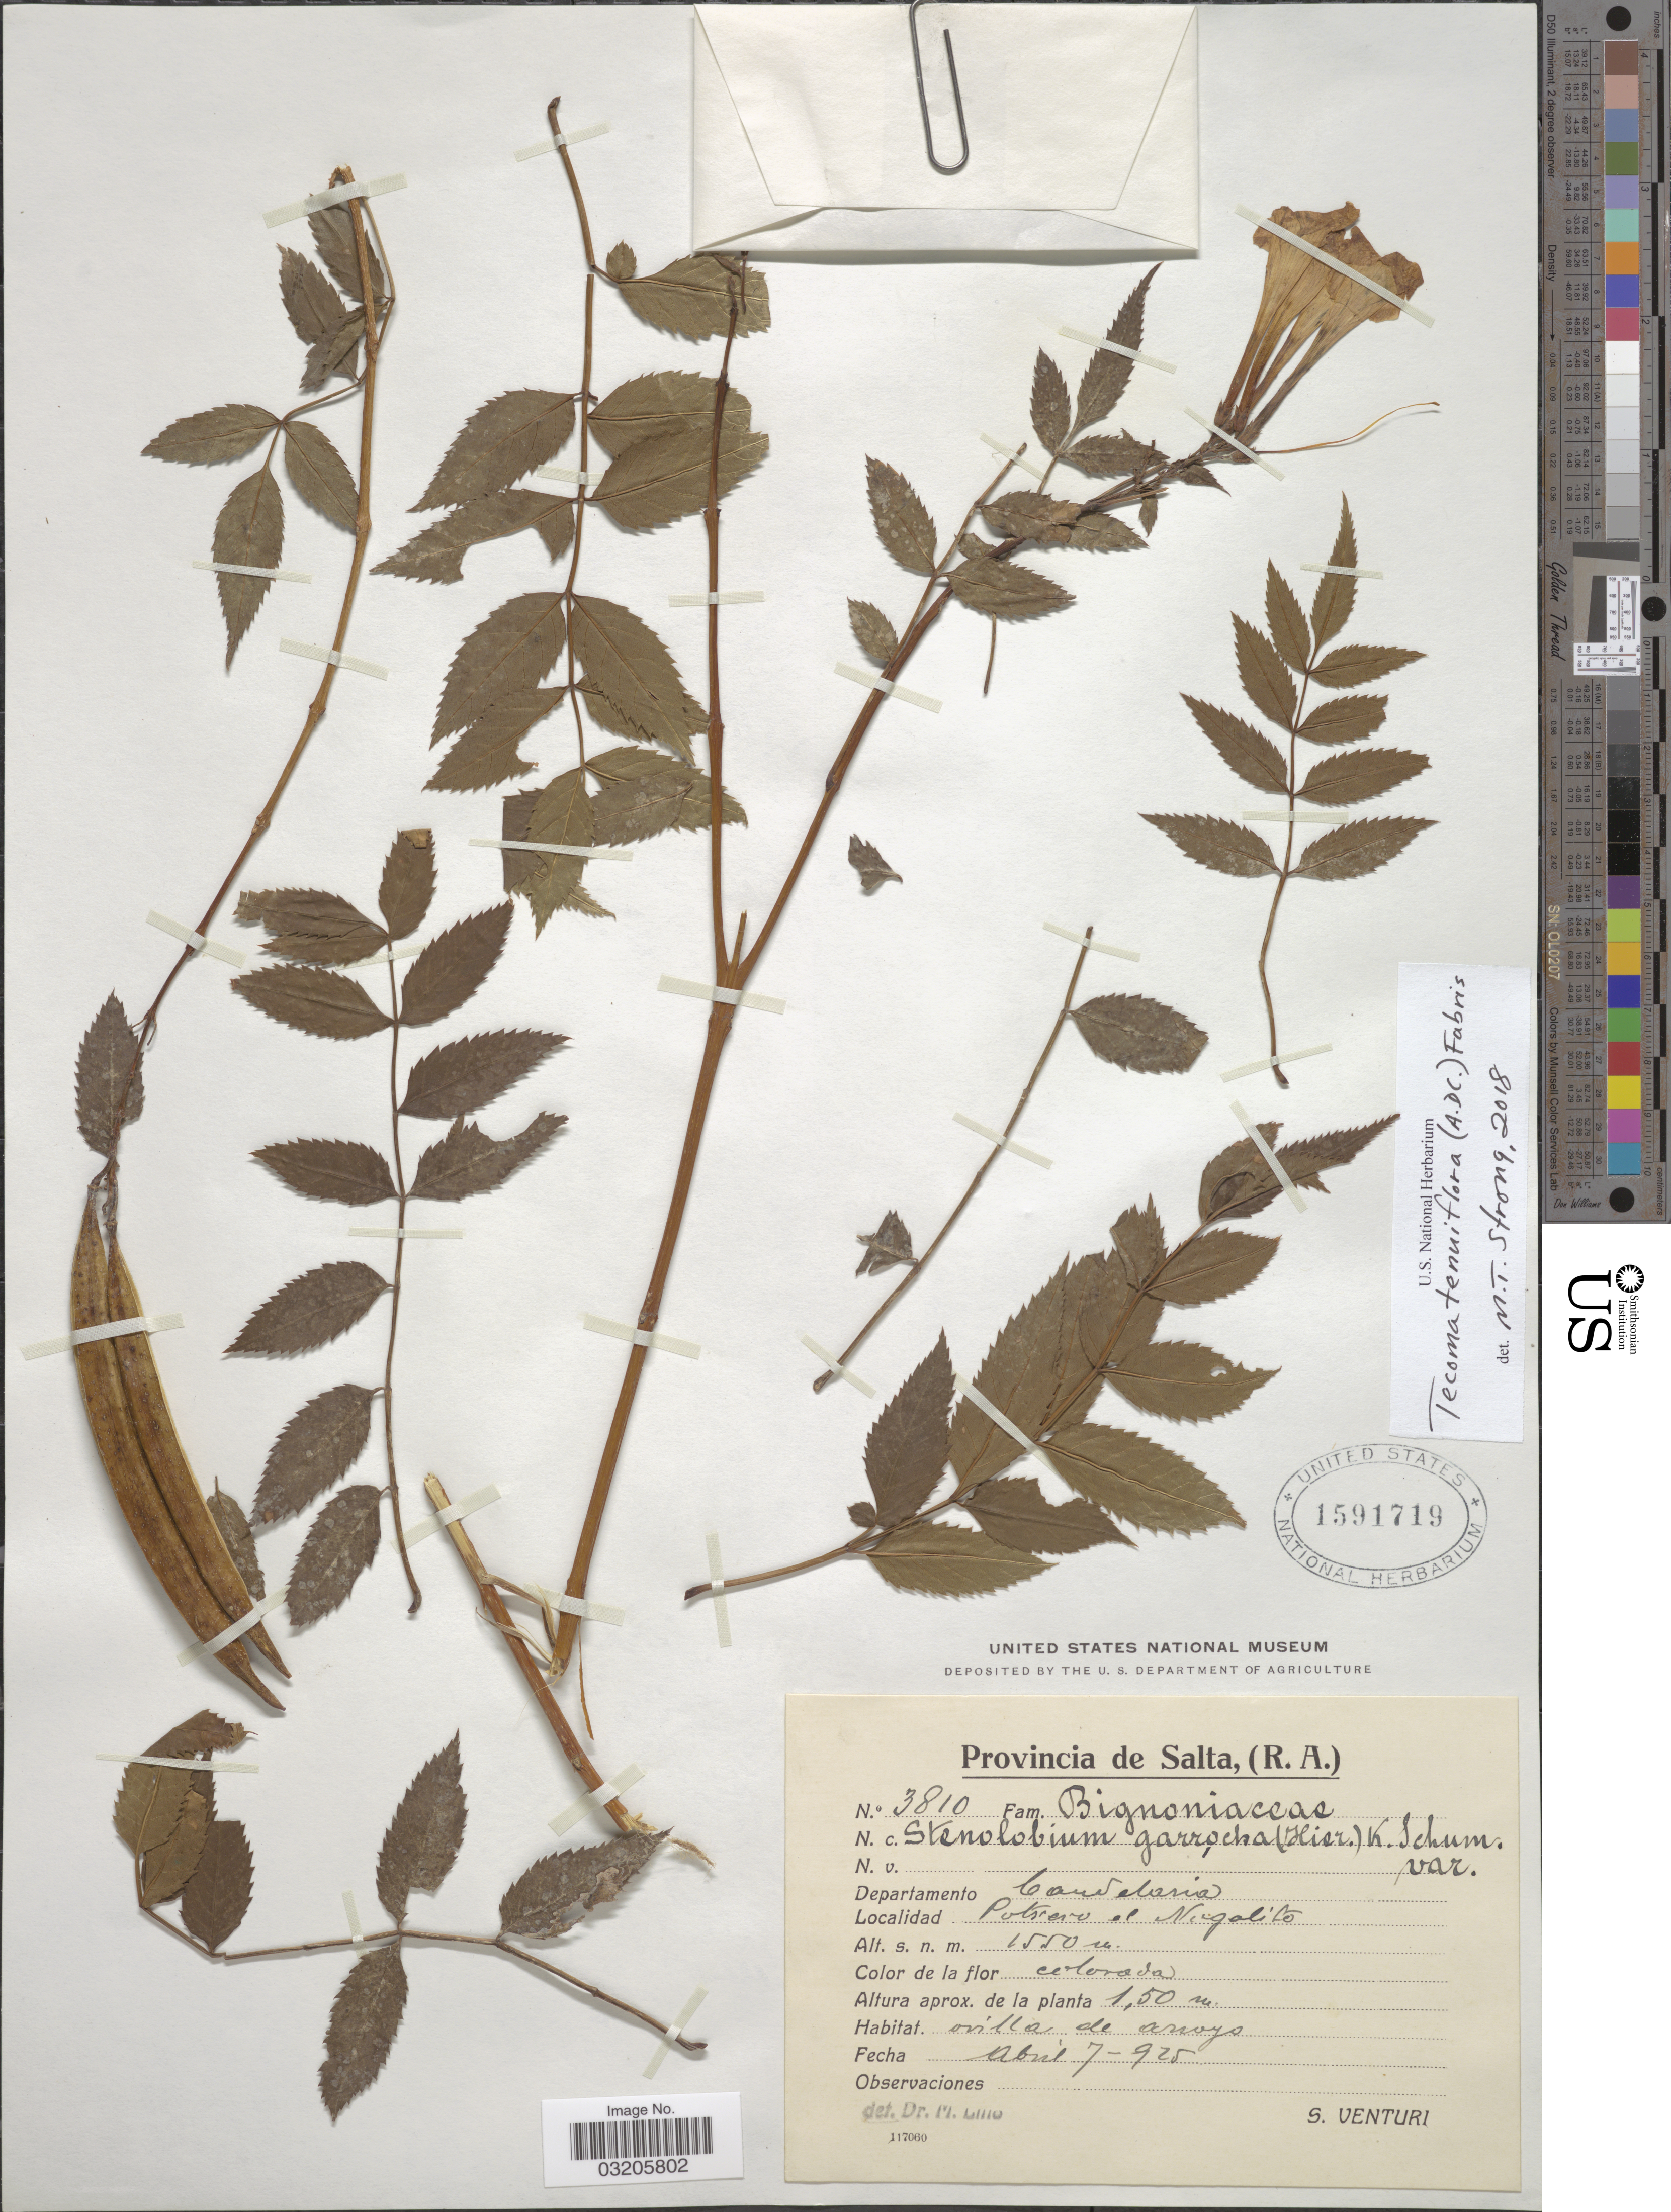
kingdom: Plantae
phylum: Tracheophyta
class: Magnoliopsida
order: Lamiales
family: Bignoniaceae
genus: Tecoma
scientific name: Tecoma tenuiflora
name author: (DC.) Fabris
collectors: S. Venturi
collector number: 3810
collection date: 1925-04-07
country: Argentina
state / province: Salta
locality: (R. A.) Departamento Candelaria. Potrero el Nigalito.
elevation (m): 1550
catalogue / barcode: US 1591719